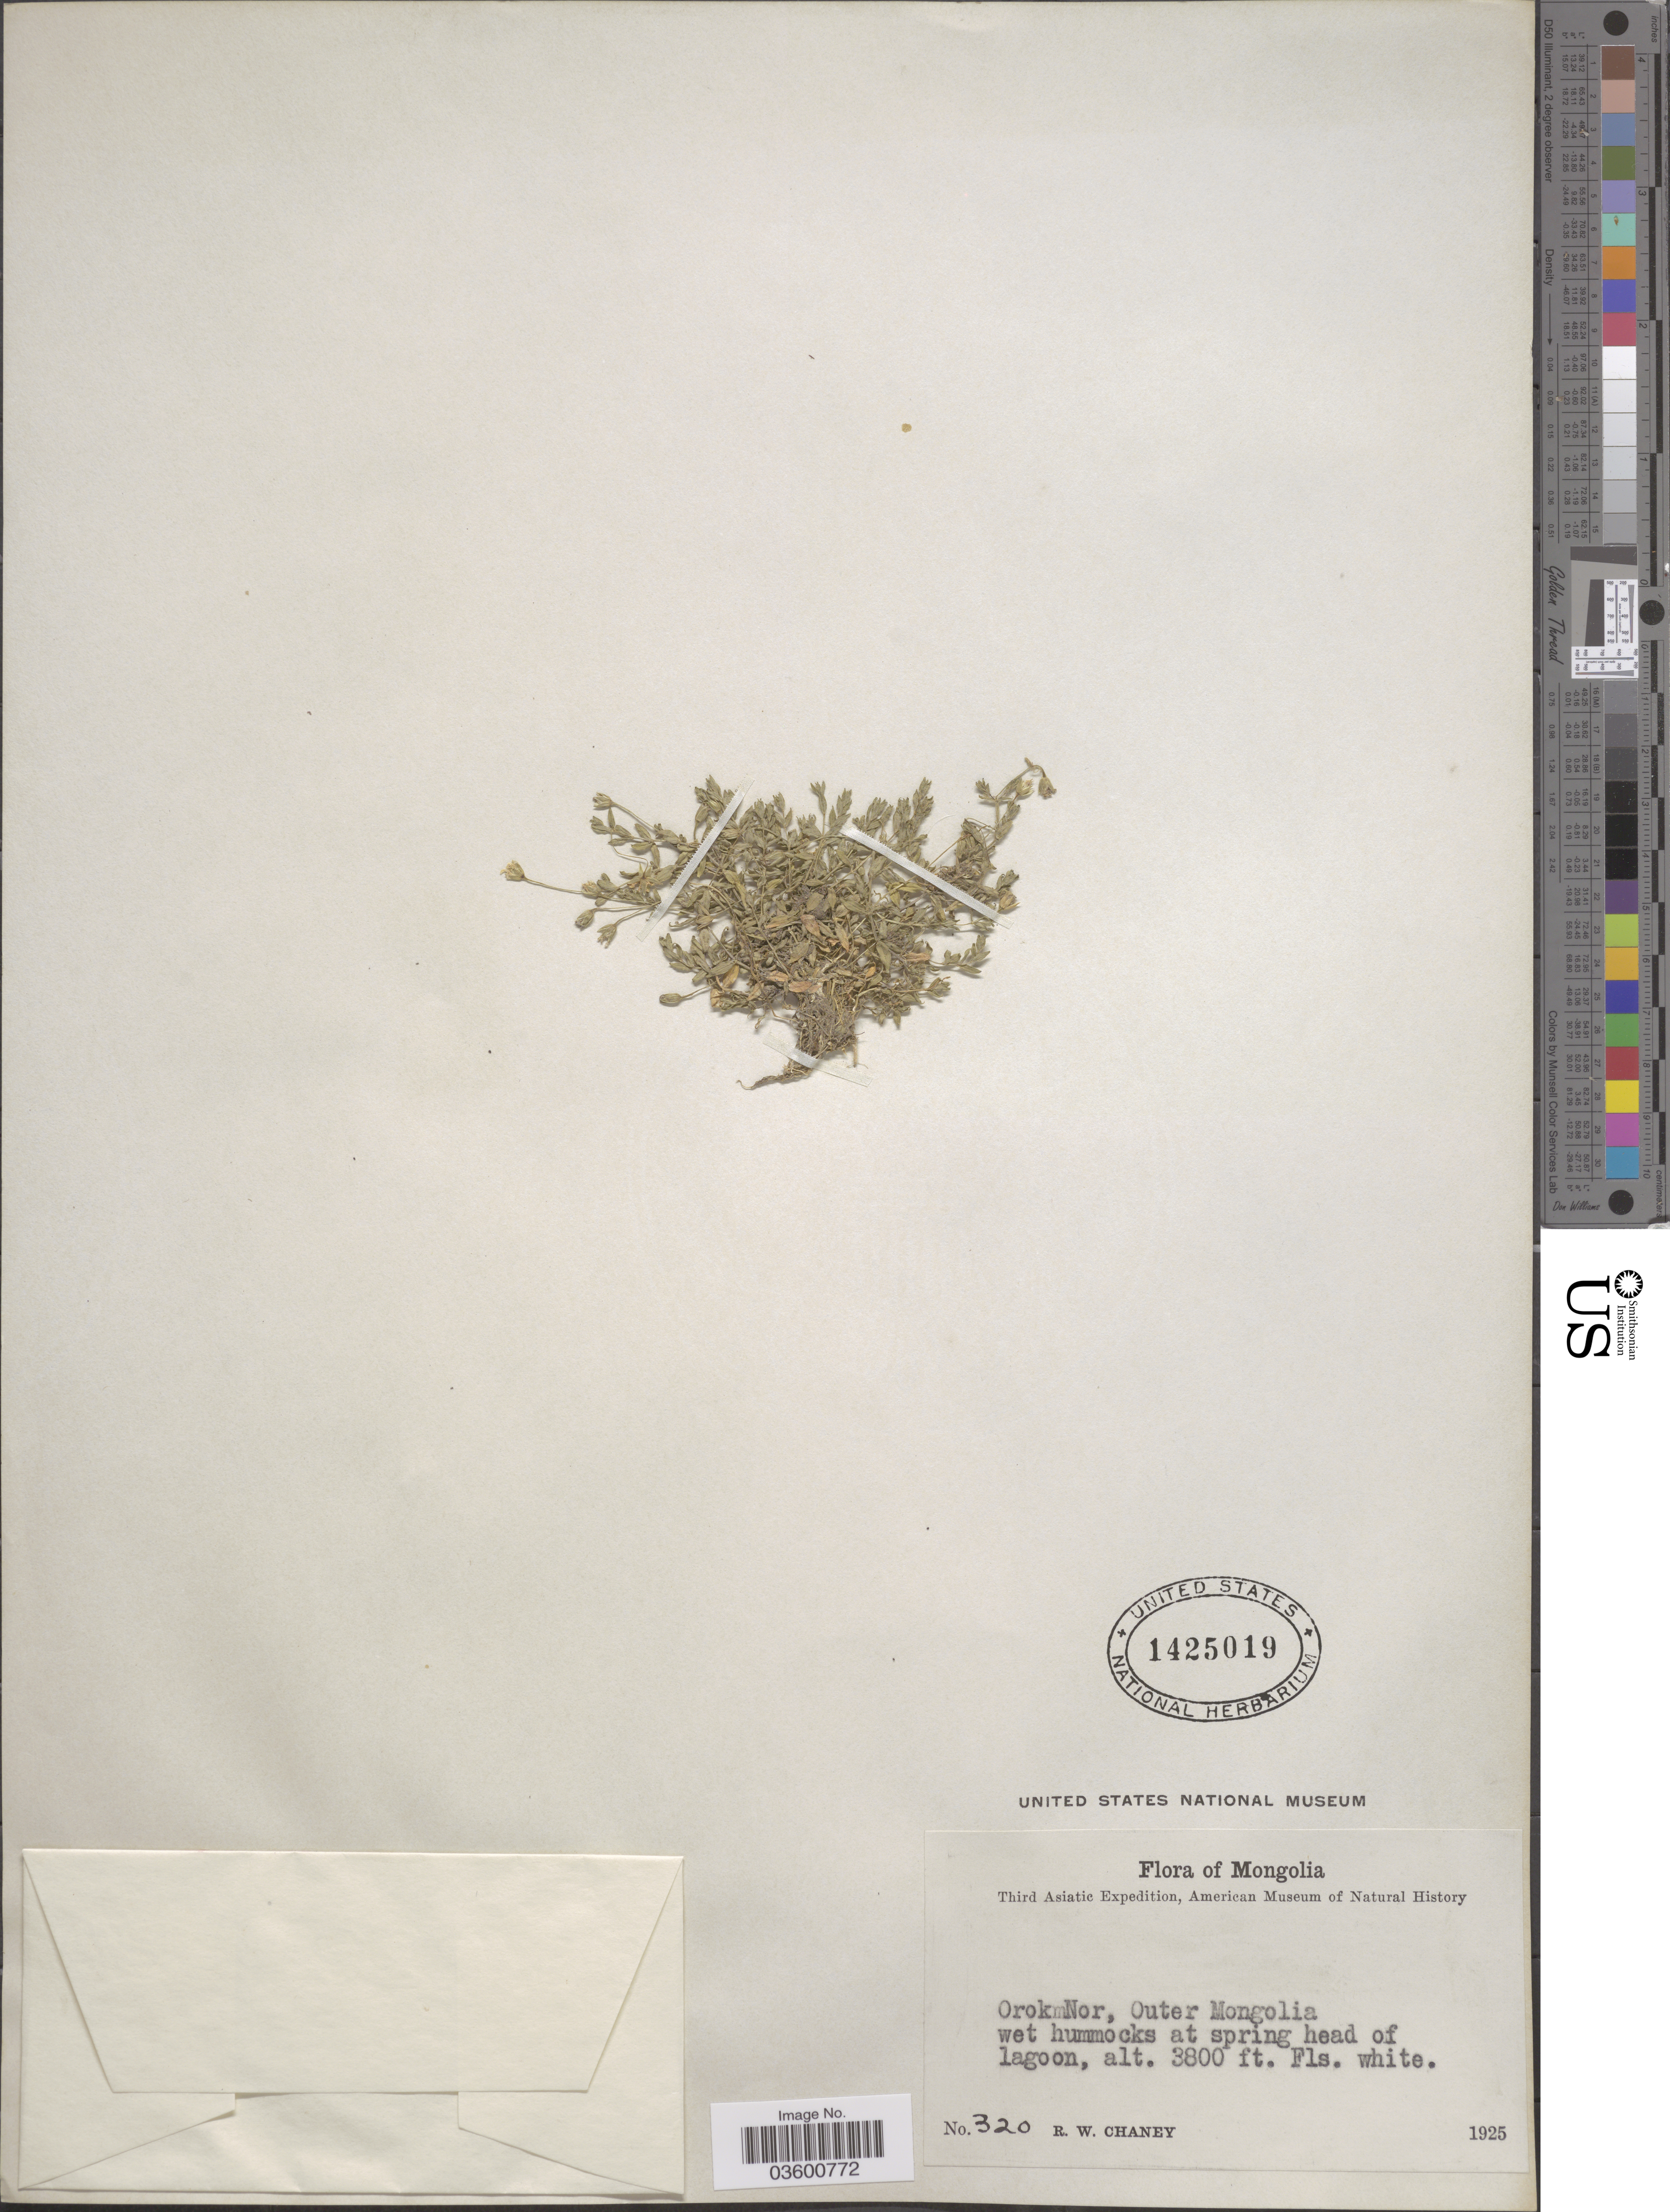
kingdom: Plantae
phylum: Tracheophyta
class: Magnoliopsida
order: Caryophyllales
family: Caryophyllaceae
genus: Stellaria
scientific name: Stellaria sp.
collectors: R. Chaney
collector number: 320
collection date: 1925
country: Mongolia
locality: OrokmNor, Outer Mongolia.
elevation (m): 1158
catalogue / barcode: US 1425019